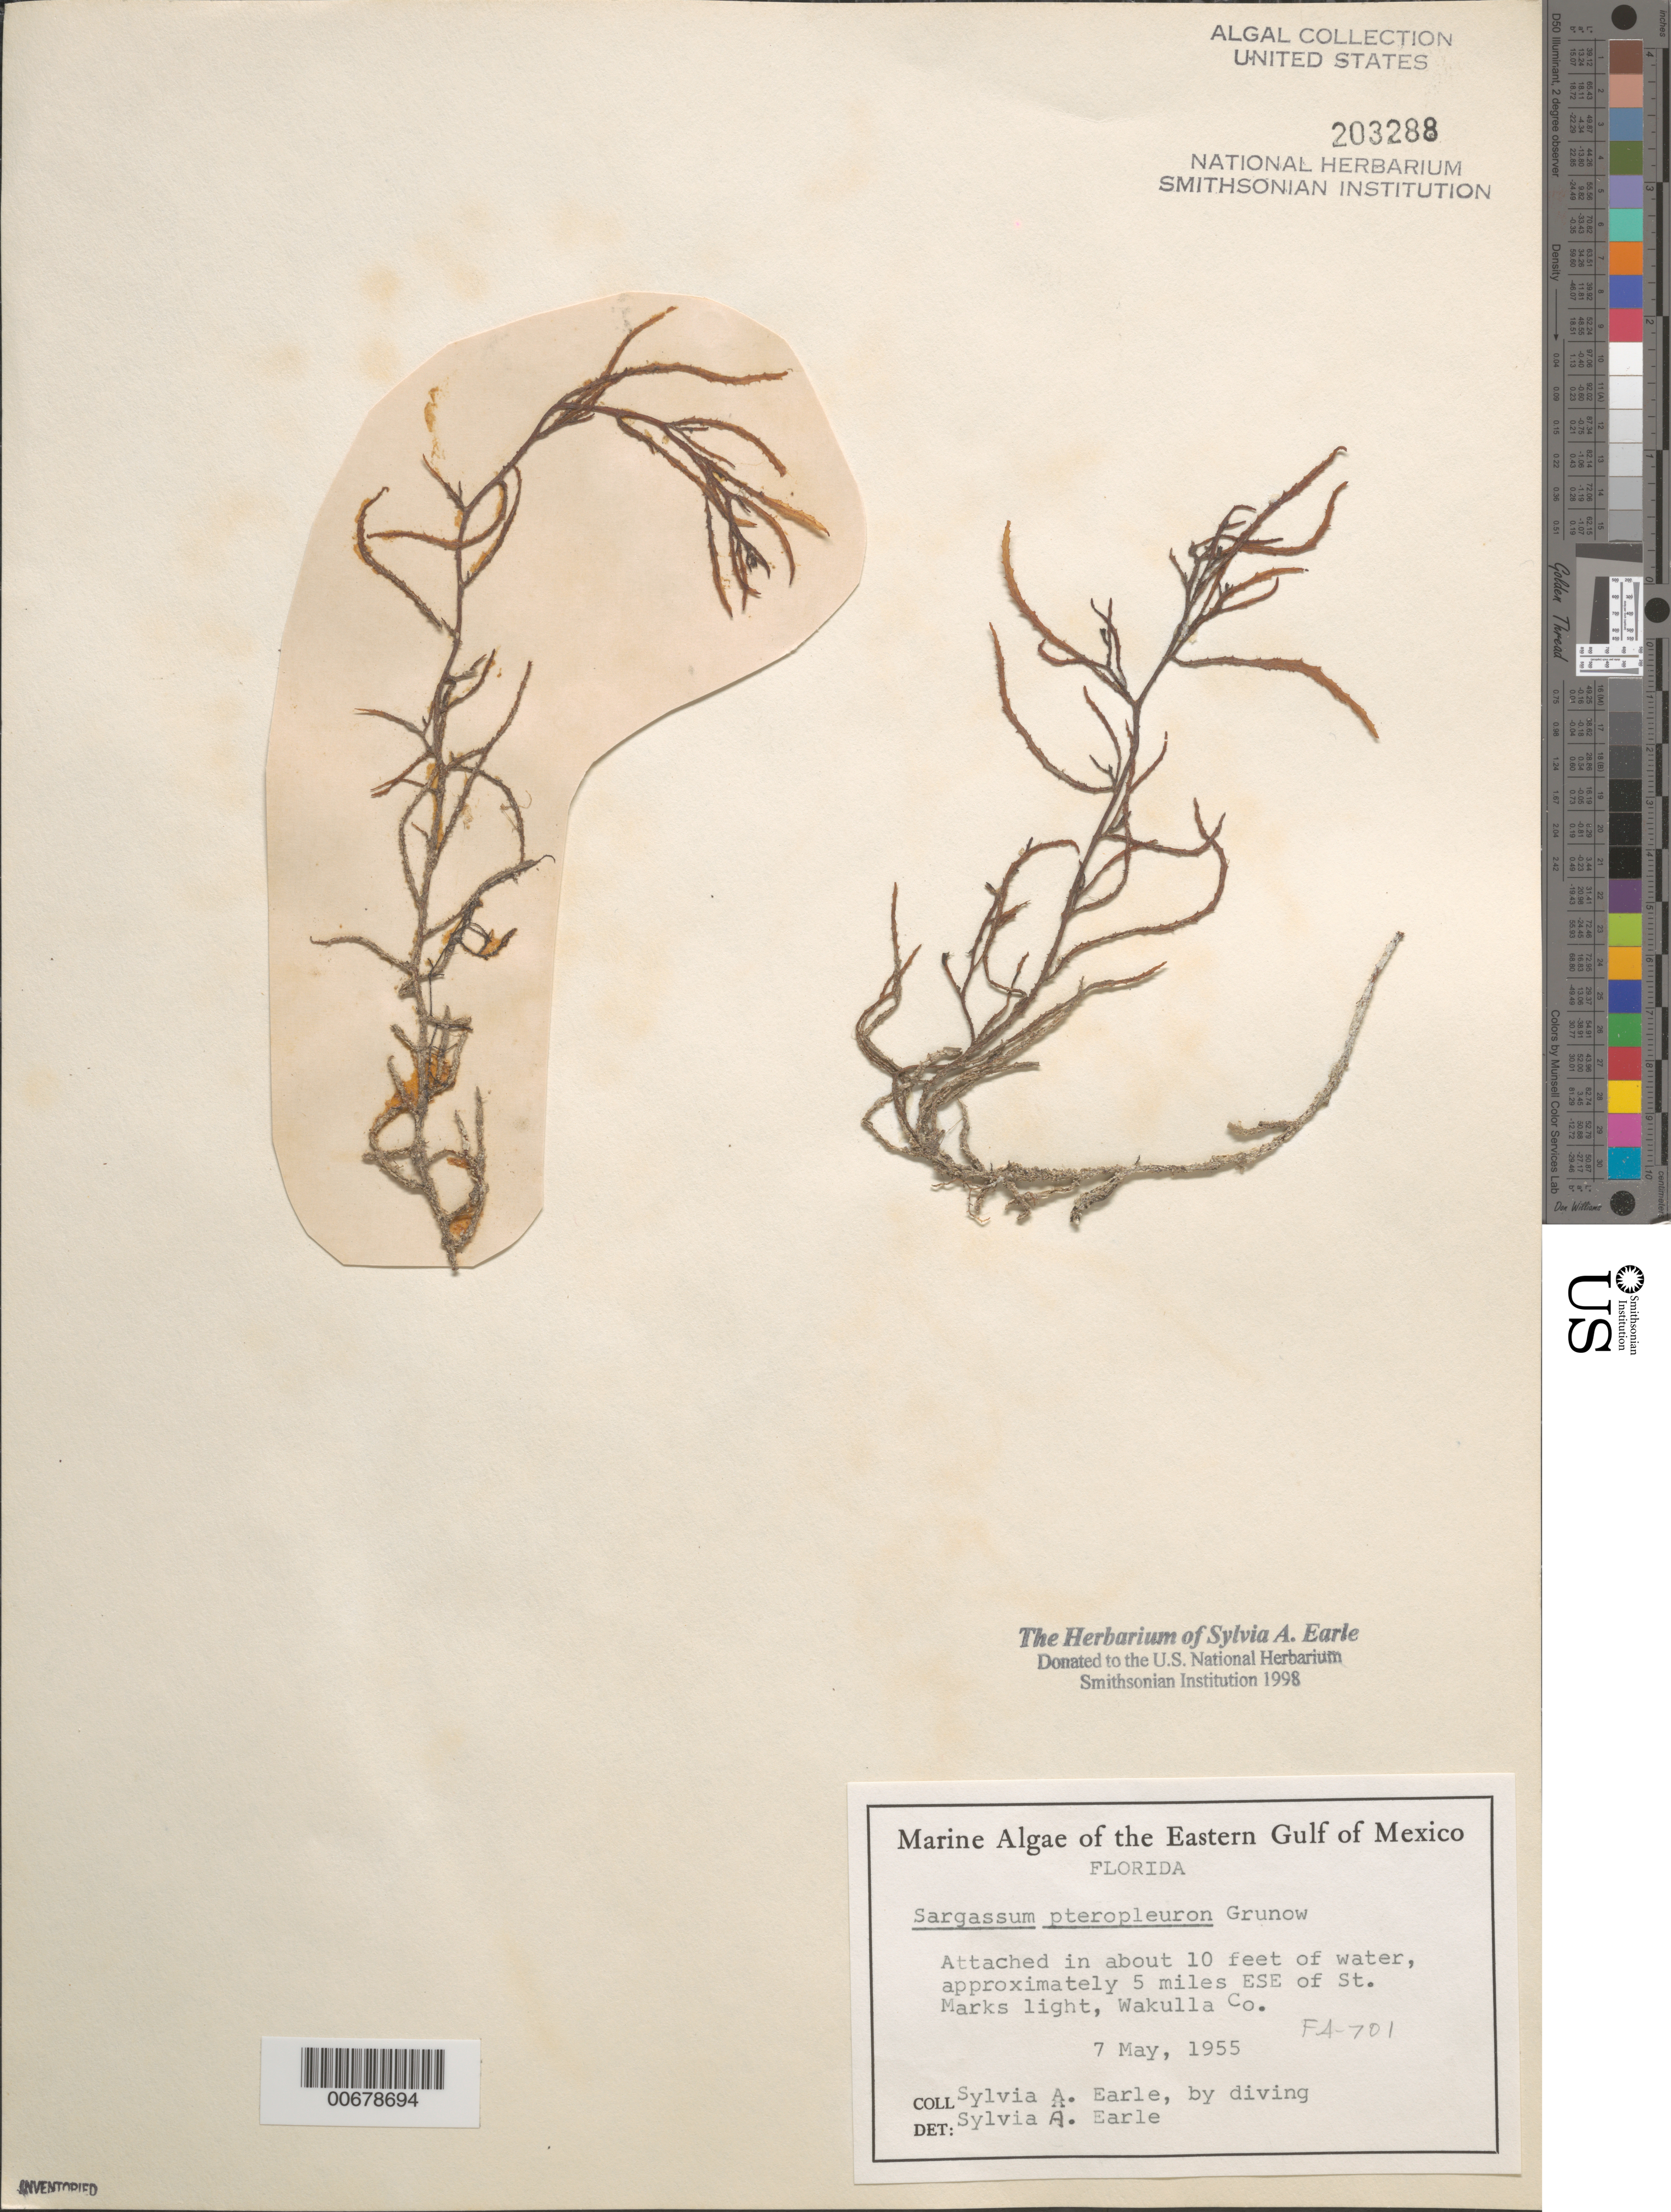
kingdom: Chromista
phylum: Ochrophyta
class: Phaeophyceae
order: Fucales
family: Sargassaceae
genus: Sargassum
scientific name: Sargassum pteropleuron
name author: Grunow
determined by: Earle, S. A.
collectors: S. A. Earle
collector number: FA-701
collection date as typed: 07 May 1955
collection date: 1955-05-07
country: United States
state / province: Florida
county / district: Wakulla County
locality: Gulf of Mexico, ca. 5 miles east southeast of St. Marks Light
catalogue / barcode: US 203288